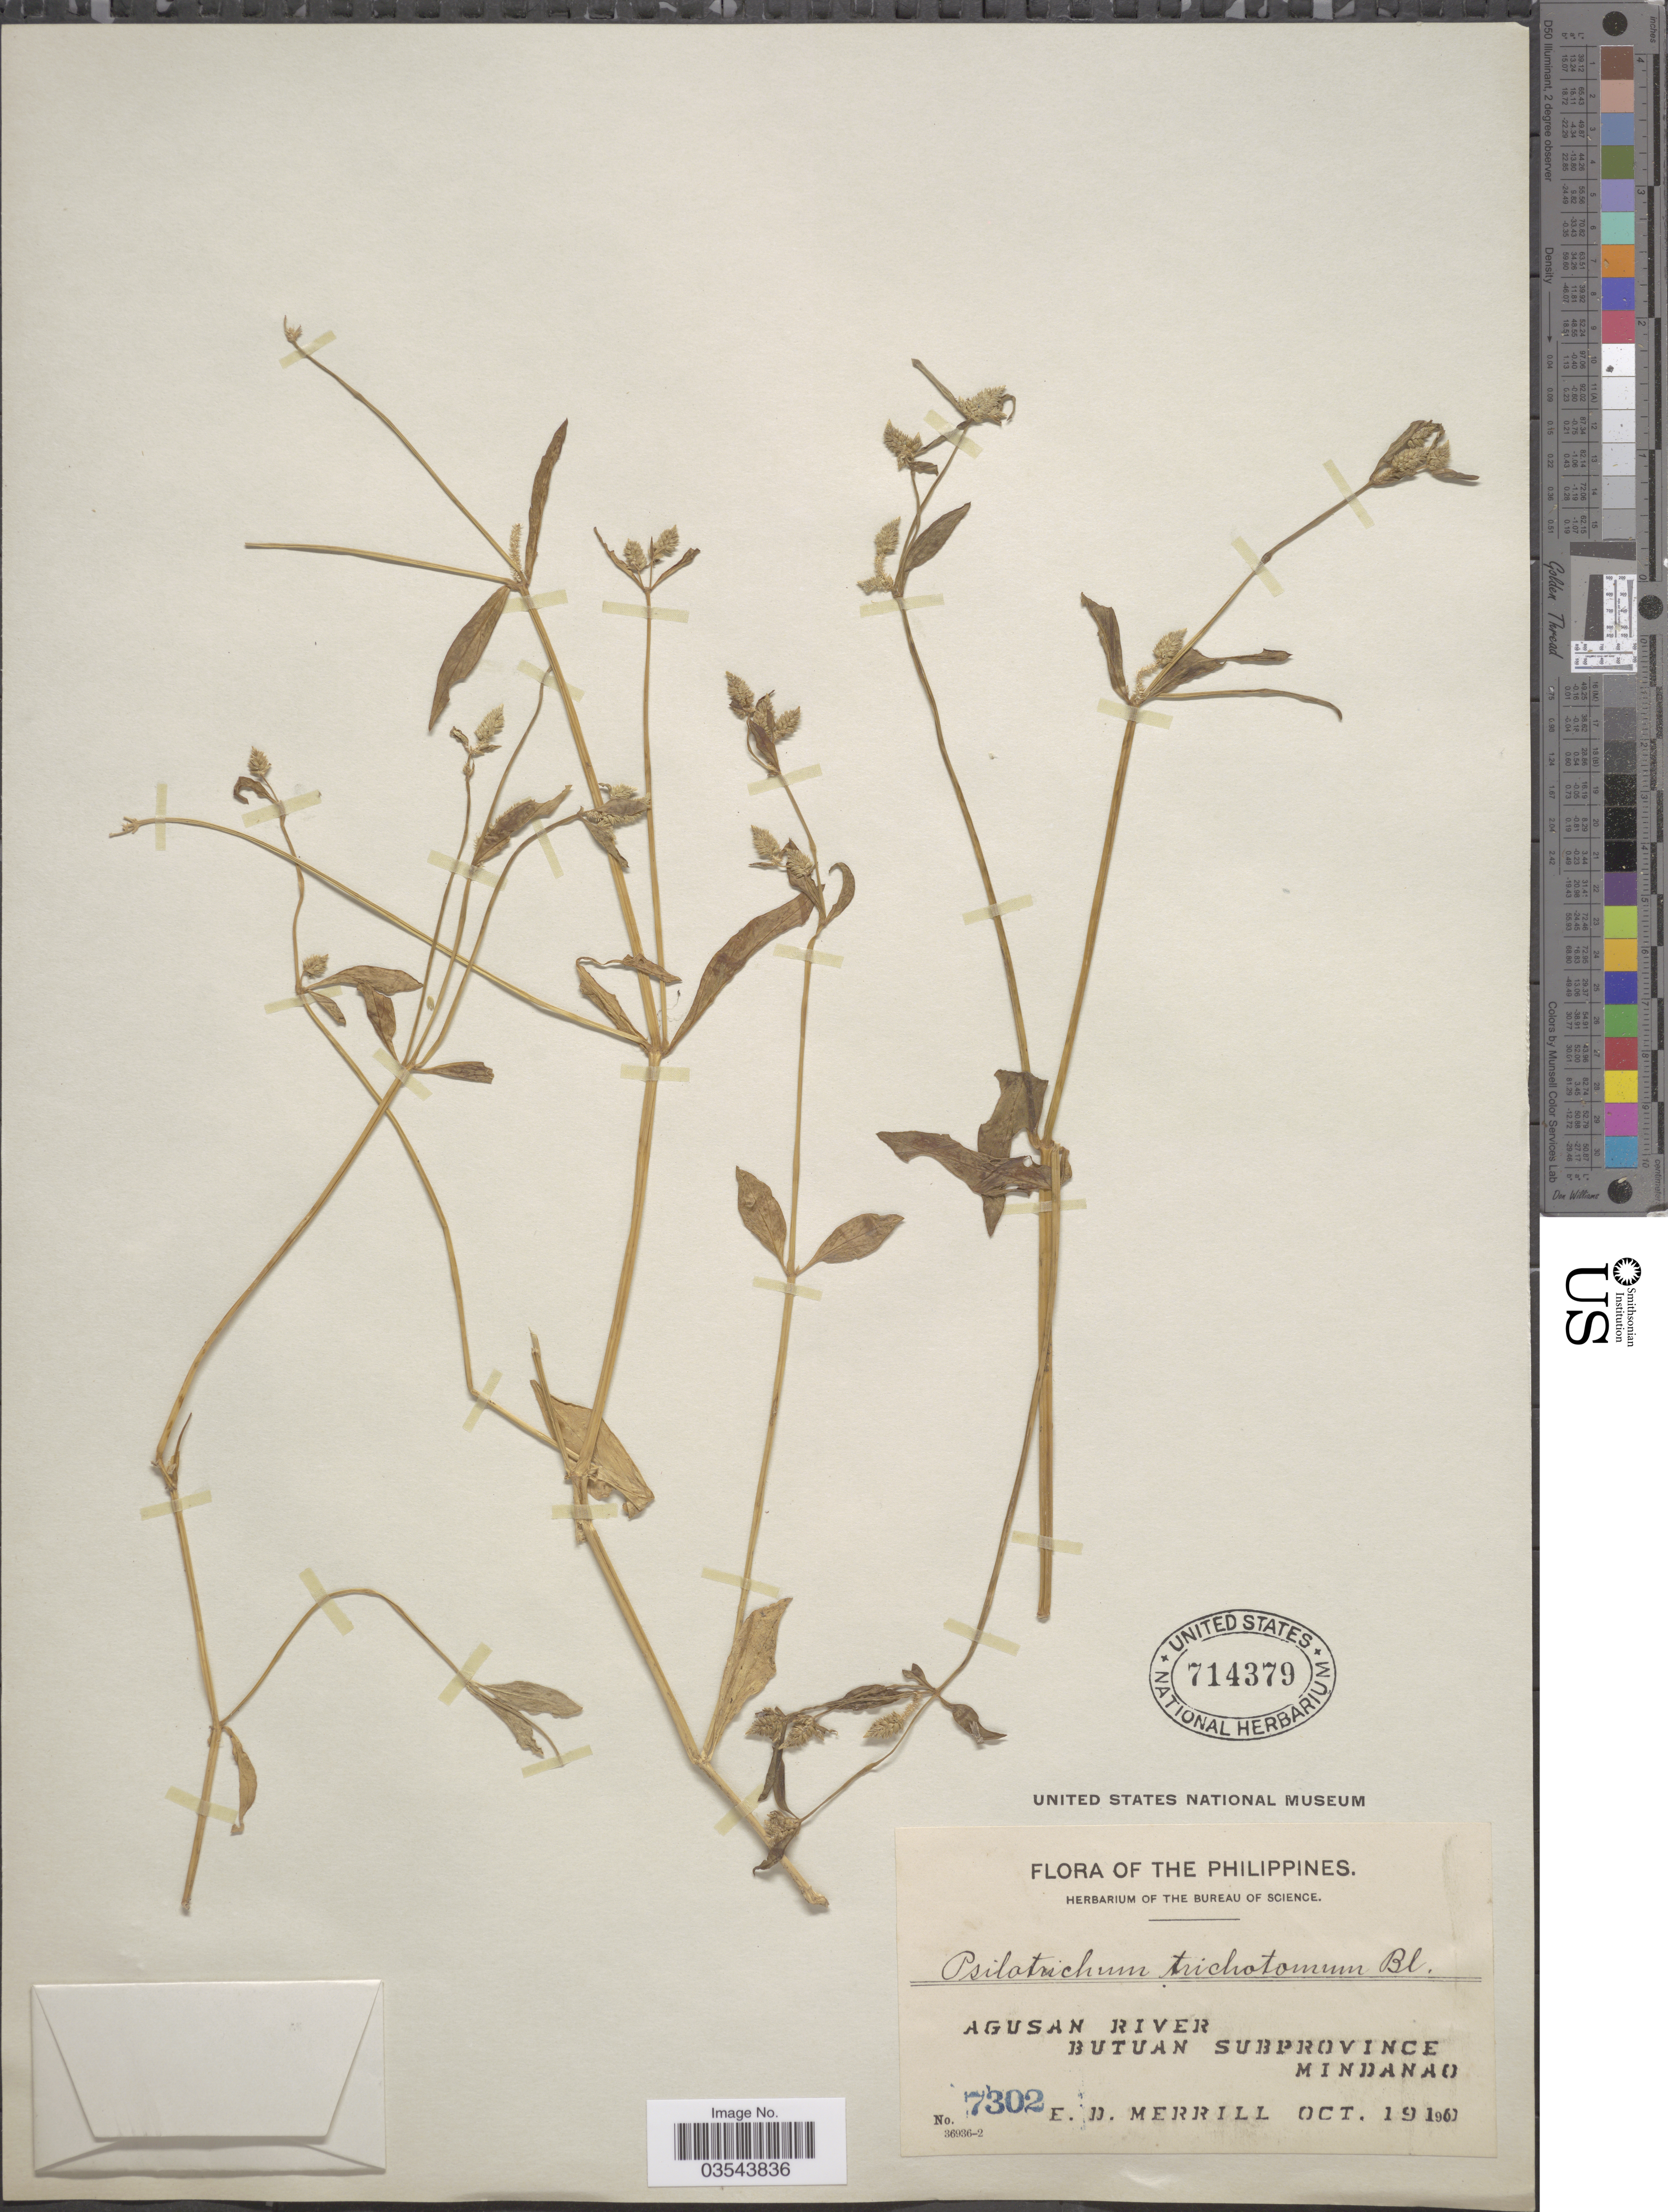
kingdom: Plantae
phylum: Tracheophyta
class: Magnoliopsida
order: Caryophyllales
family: Amaranthaceae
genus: Psilotrichum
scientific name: Psilotrichum trichotomum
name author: Blume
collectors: E. D. Merrill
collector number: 7302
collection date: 1910-10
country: Philippines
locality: Agusan River, Butuan Subprovince, Mindanao.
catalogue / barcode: US 714379